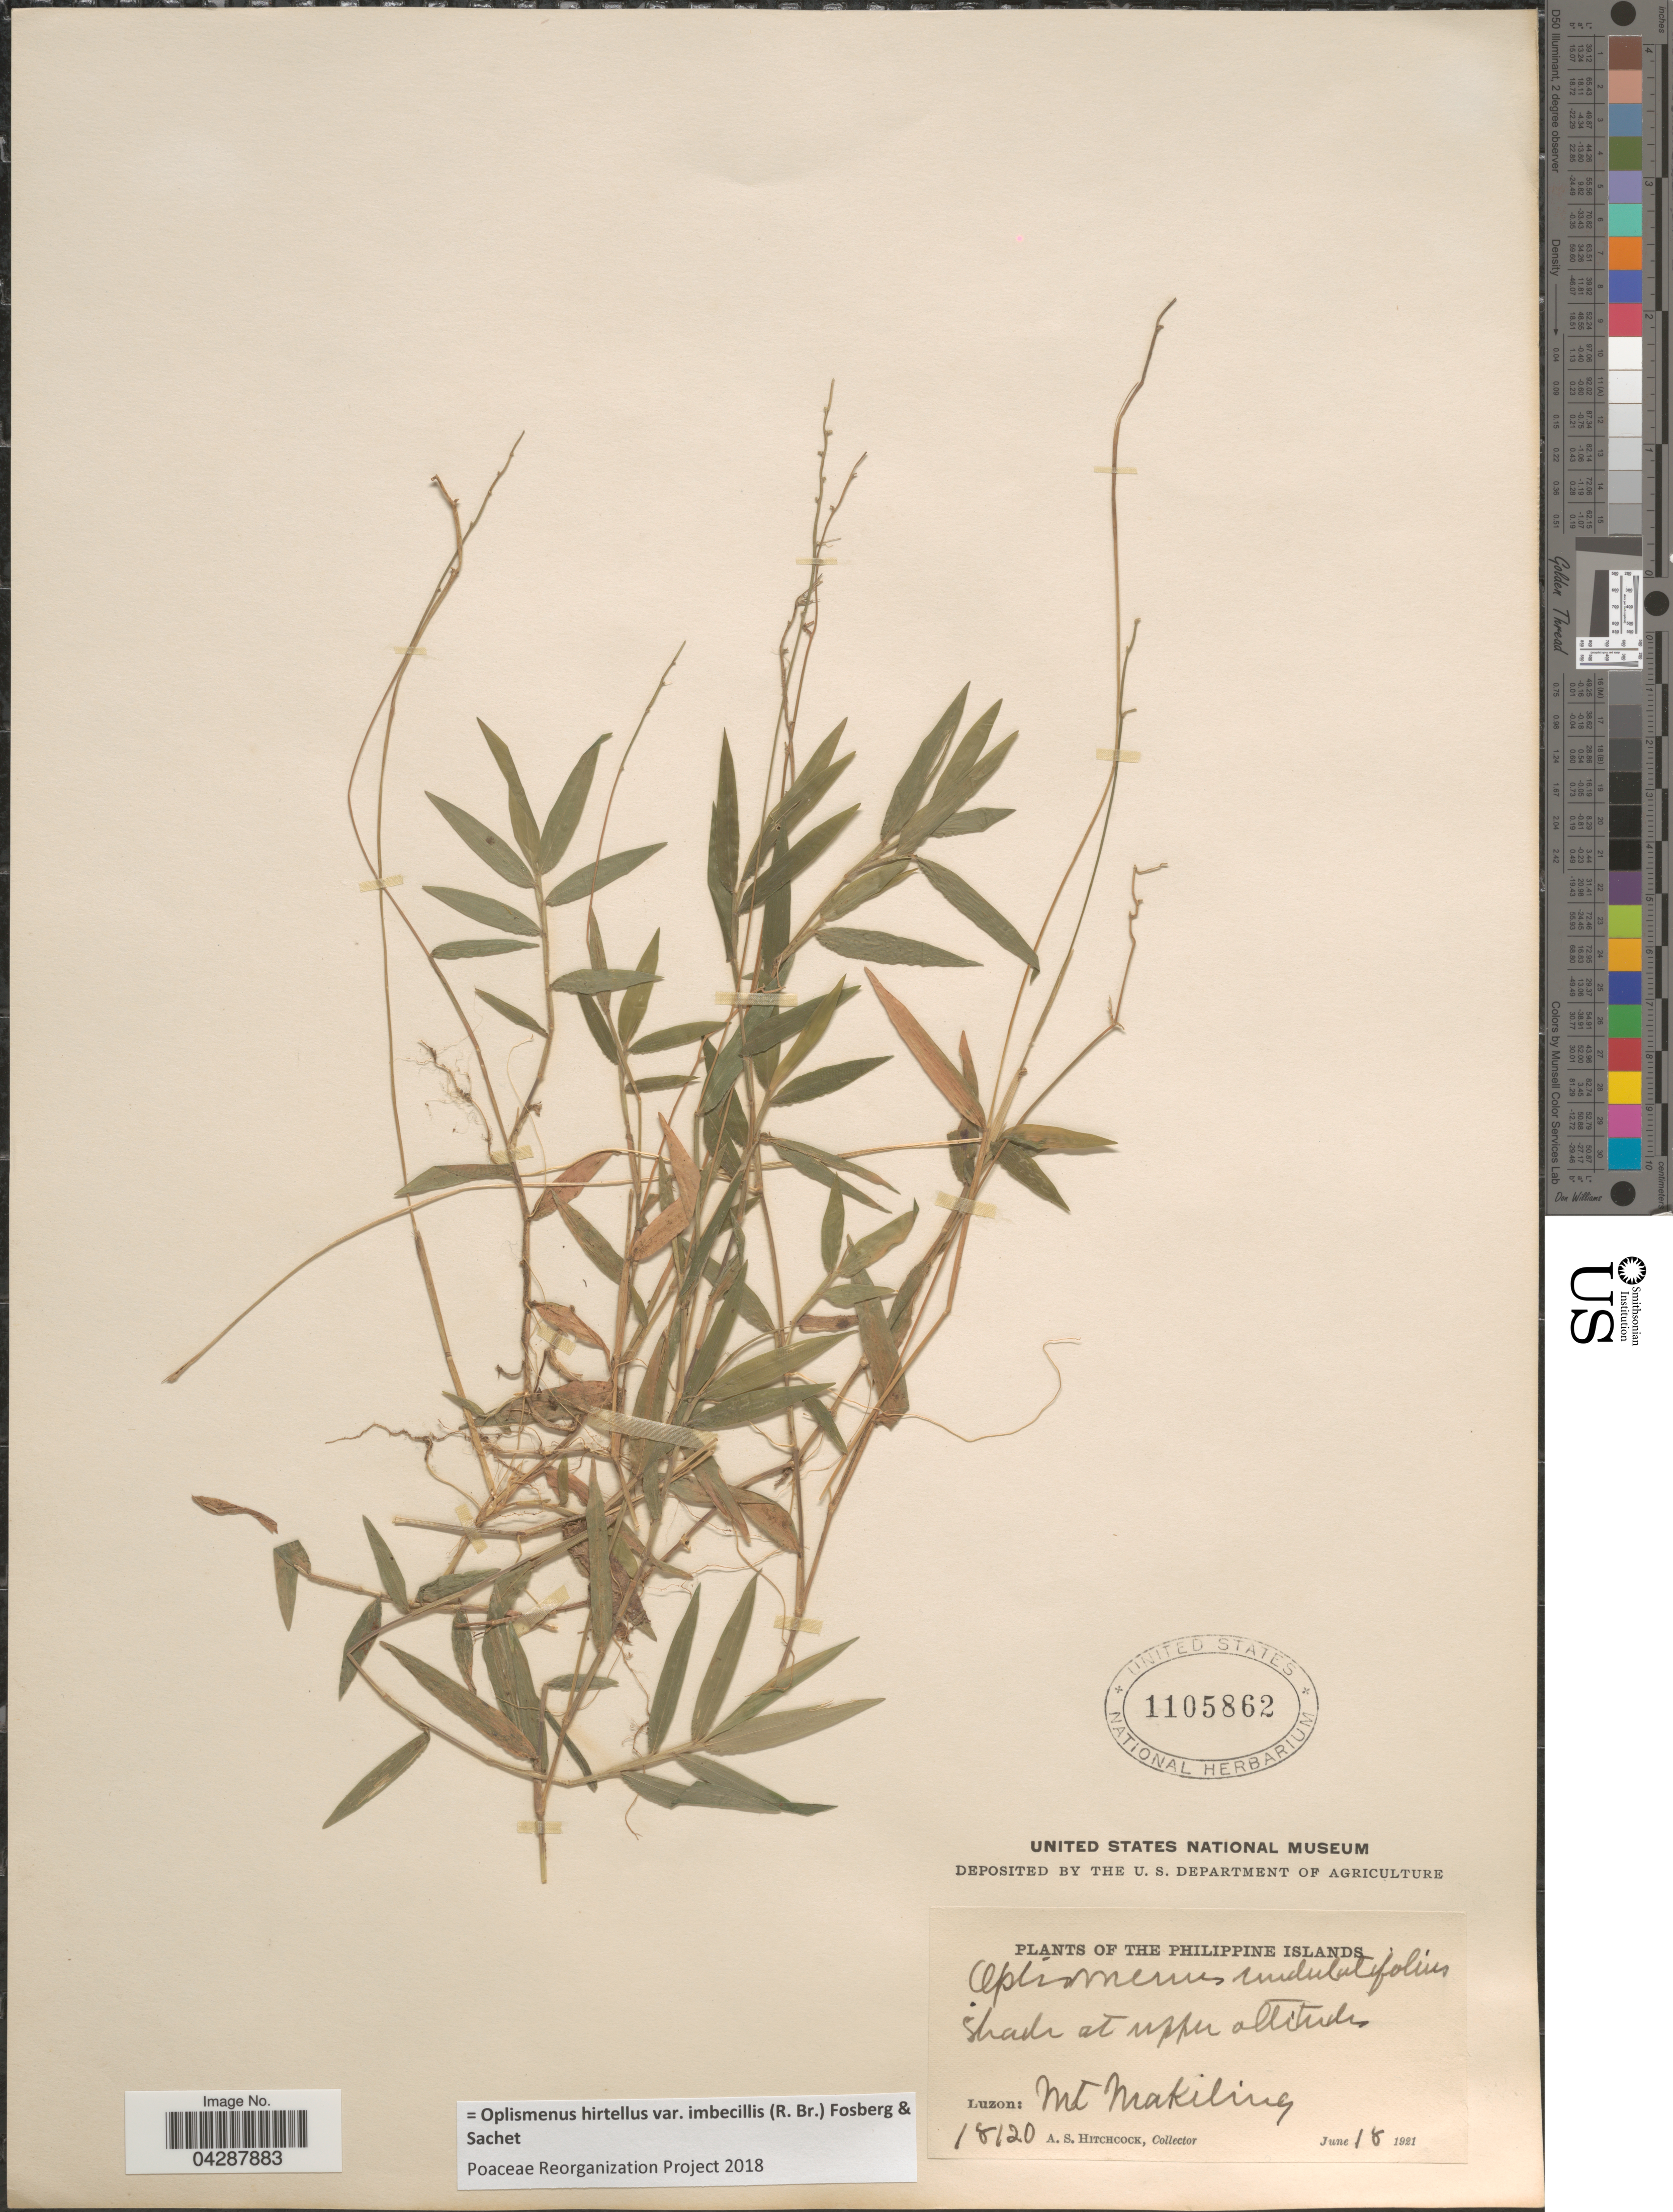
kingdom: Plantae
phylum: Tracheophyta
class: Liliopsida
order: Poales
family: Poaceae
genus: Oplismenus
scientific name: Oplismenus hirtellus var. imbecillis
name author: (R. Br.) Fosberg & Sachet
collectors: A. S. Hitchcock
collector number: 18120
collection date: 1921-06-18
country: Philippines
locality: Luzon: Mt Makiling.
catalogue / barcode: US 1105862